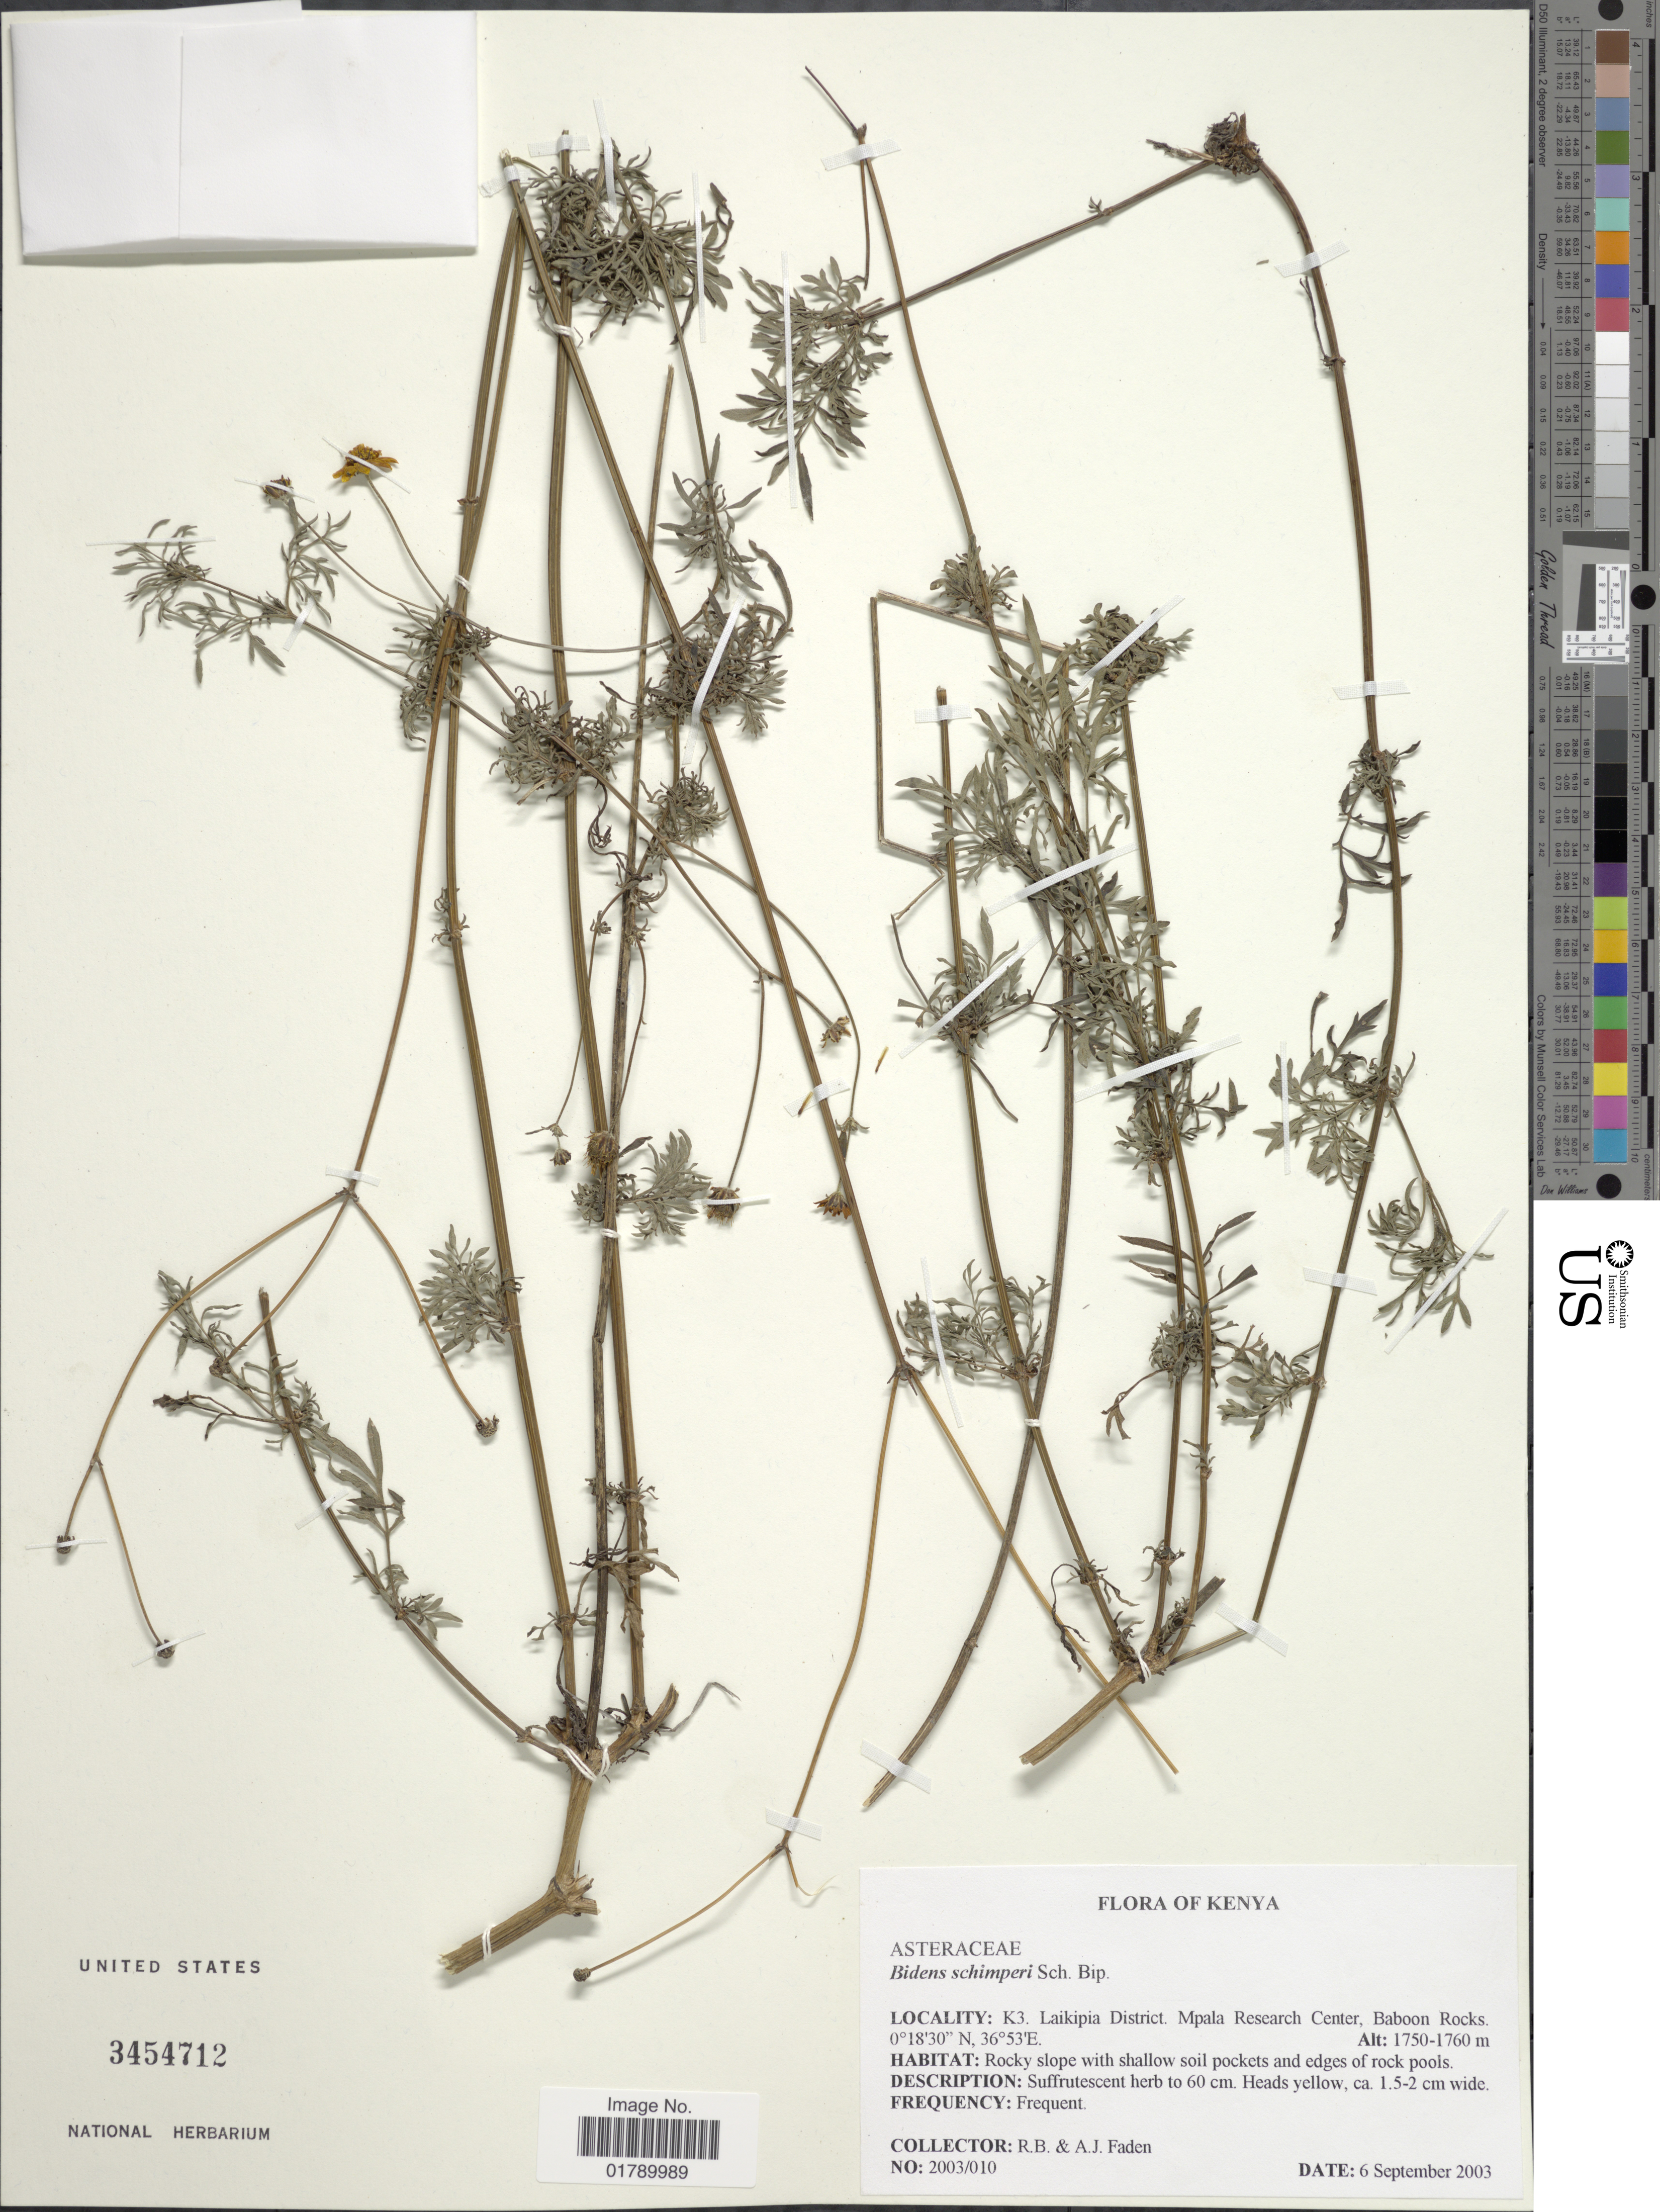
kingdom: Plantae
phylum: Tracheophyta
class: Magnoliopsida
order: Asterales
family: Asteraceae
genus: Bidens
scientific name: Bidens schimperi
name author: Sch. Bip. ex Walpers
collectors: A. J. Faden & R. B. Faden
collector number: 2003/010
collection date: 2003-09-06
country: Kenya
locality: K3. Laikipia District. Mpala Research Center, Baboon Rocks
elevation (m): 1750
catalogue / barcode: US 3454712